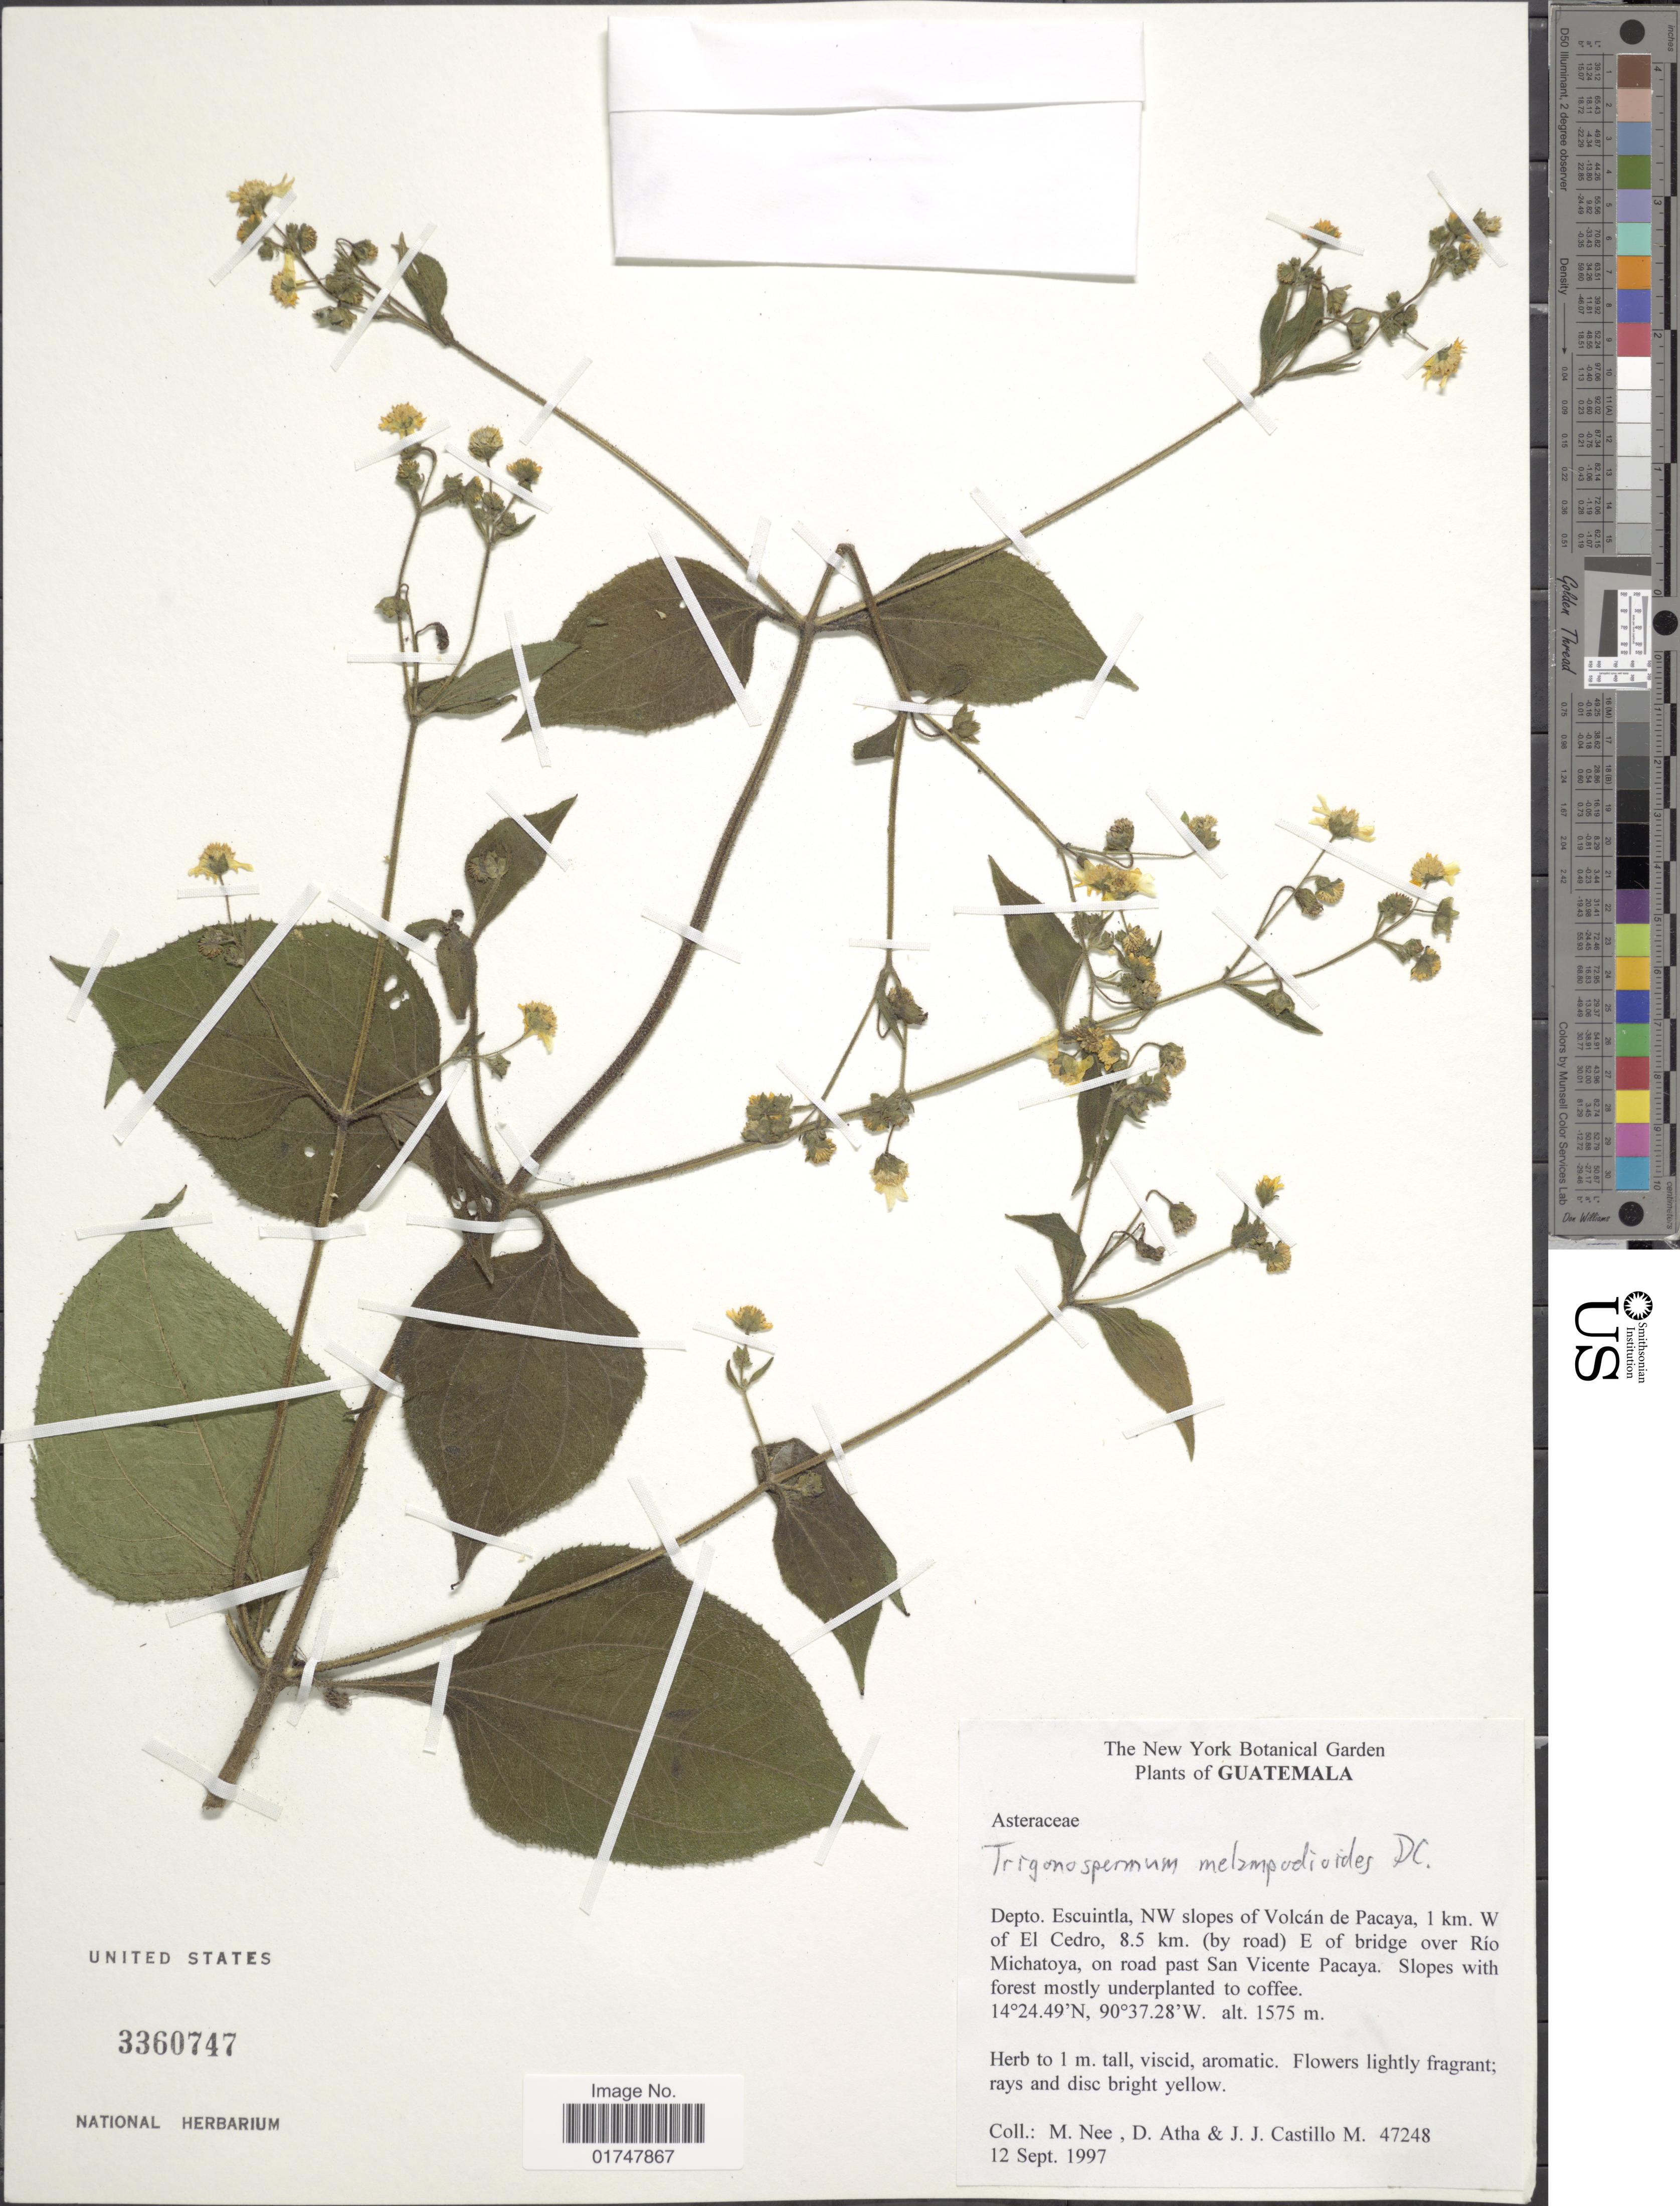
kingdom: Plantae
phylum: Tracheophyta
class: Magnoliopsida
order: Asterales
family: Asteraceae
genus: Trigonospermum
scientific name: Trigonospermum melampodioides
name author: DC.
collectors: M. Nee, D. Atha & J. Castillo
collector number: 47248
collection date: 1997-09-12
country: Guatemala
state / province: Escuintla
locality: NW slopes of Volcan de Pacaya, 1 km. W of El Cedro, 8.5 km. (by road) E of bridge over Rio Michatoya, on road past San Vicente Pacaya.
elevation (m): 1575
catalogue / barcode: US 3360747